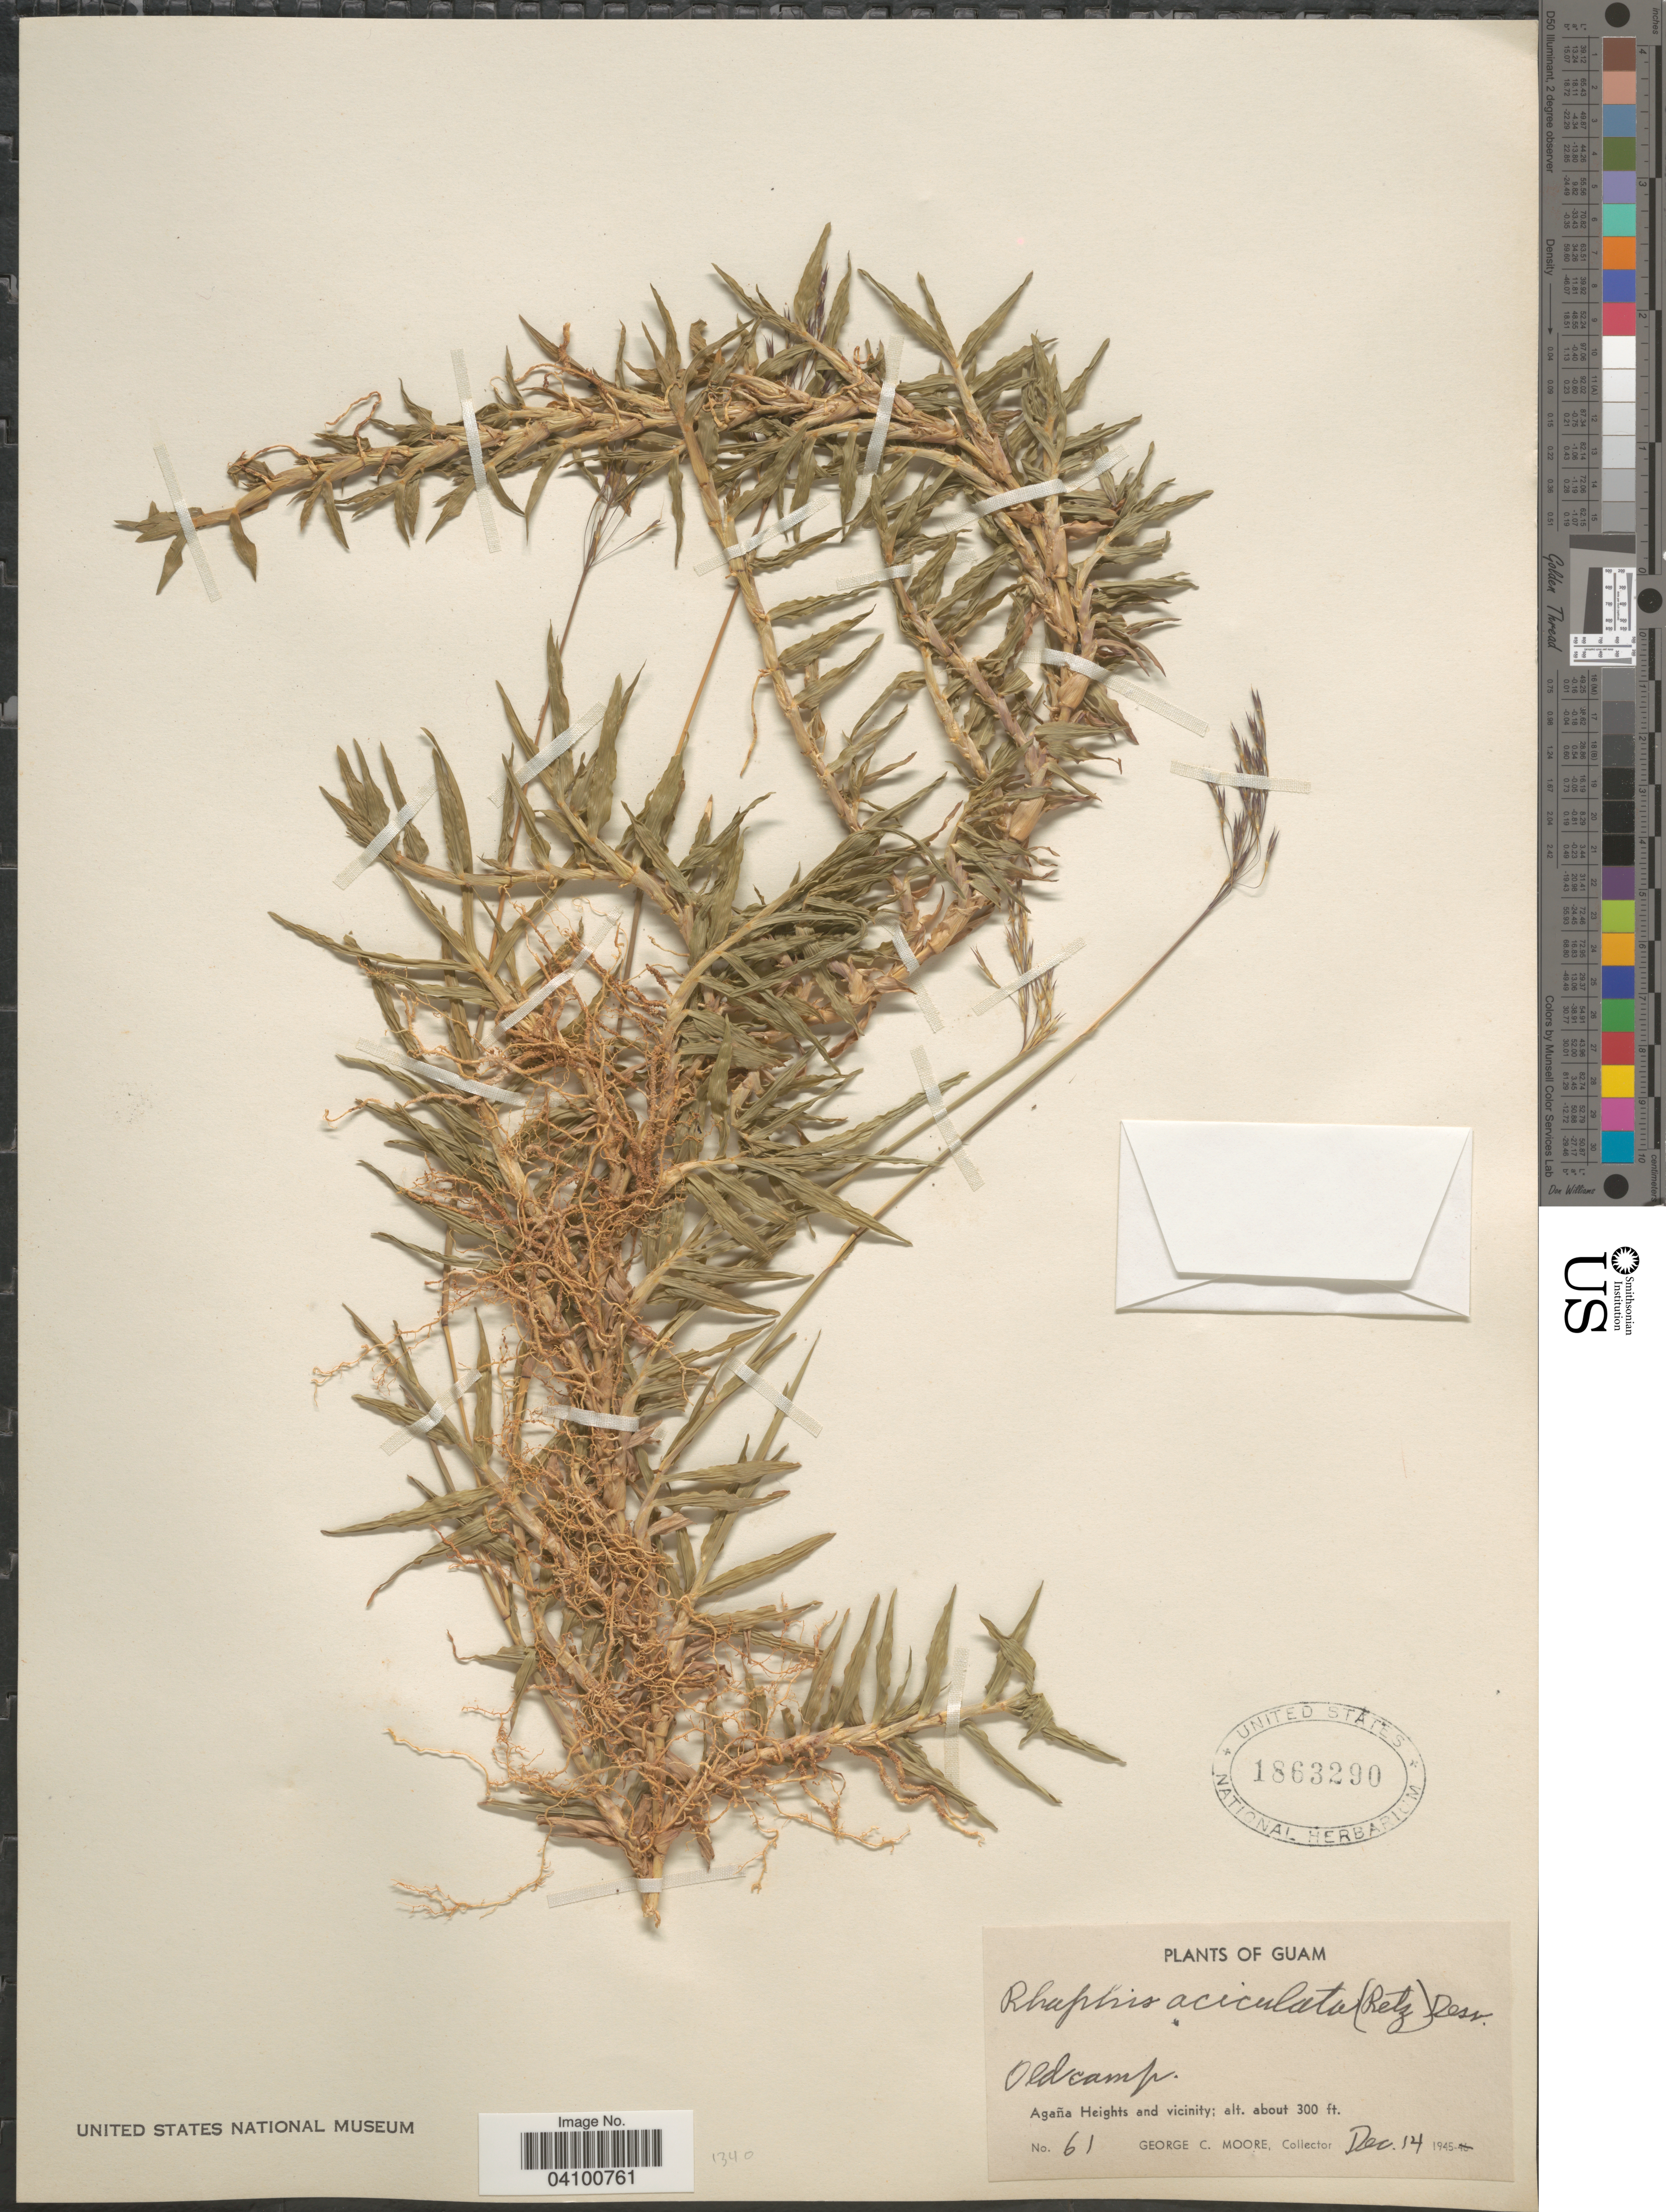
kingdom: Plantae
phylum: Tracheophyta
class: Liliopsida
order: Poales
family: Poaceae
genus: Chrysopogon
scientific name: Chrysopogon aciculatus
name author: (Retz.) Trin.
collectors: G. C. Moore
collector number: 61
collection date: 1945-12-14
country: Guam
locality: Agaña Heights and vicinity.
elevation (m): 91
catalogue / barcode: US 1863290